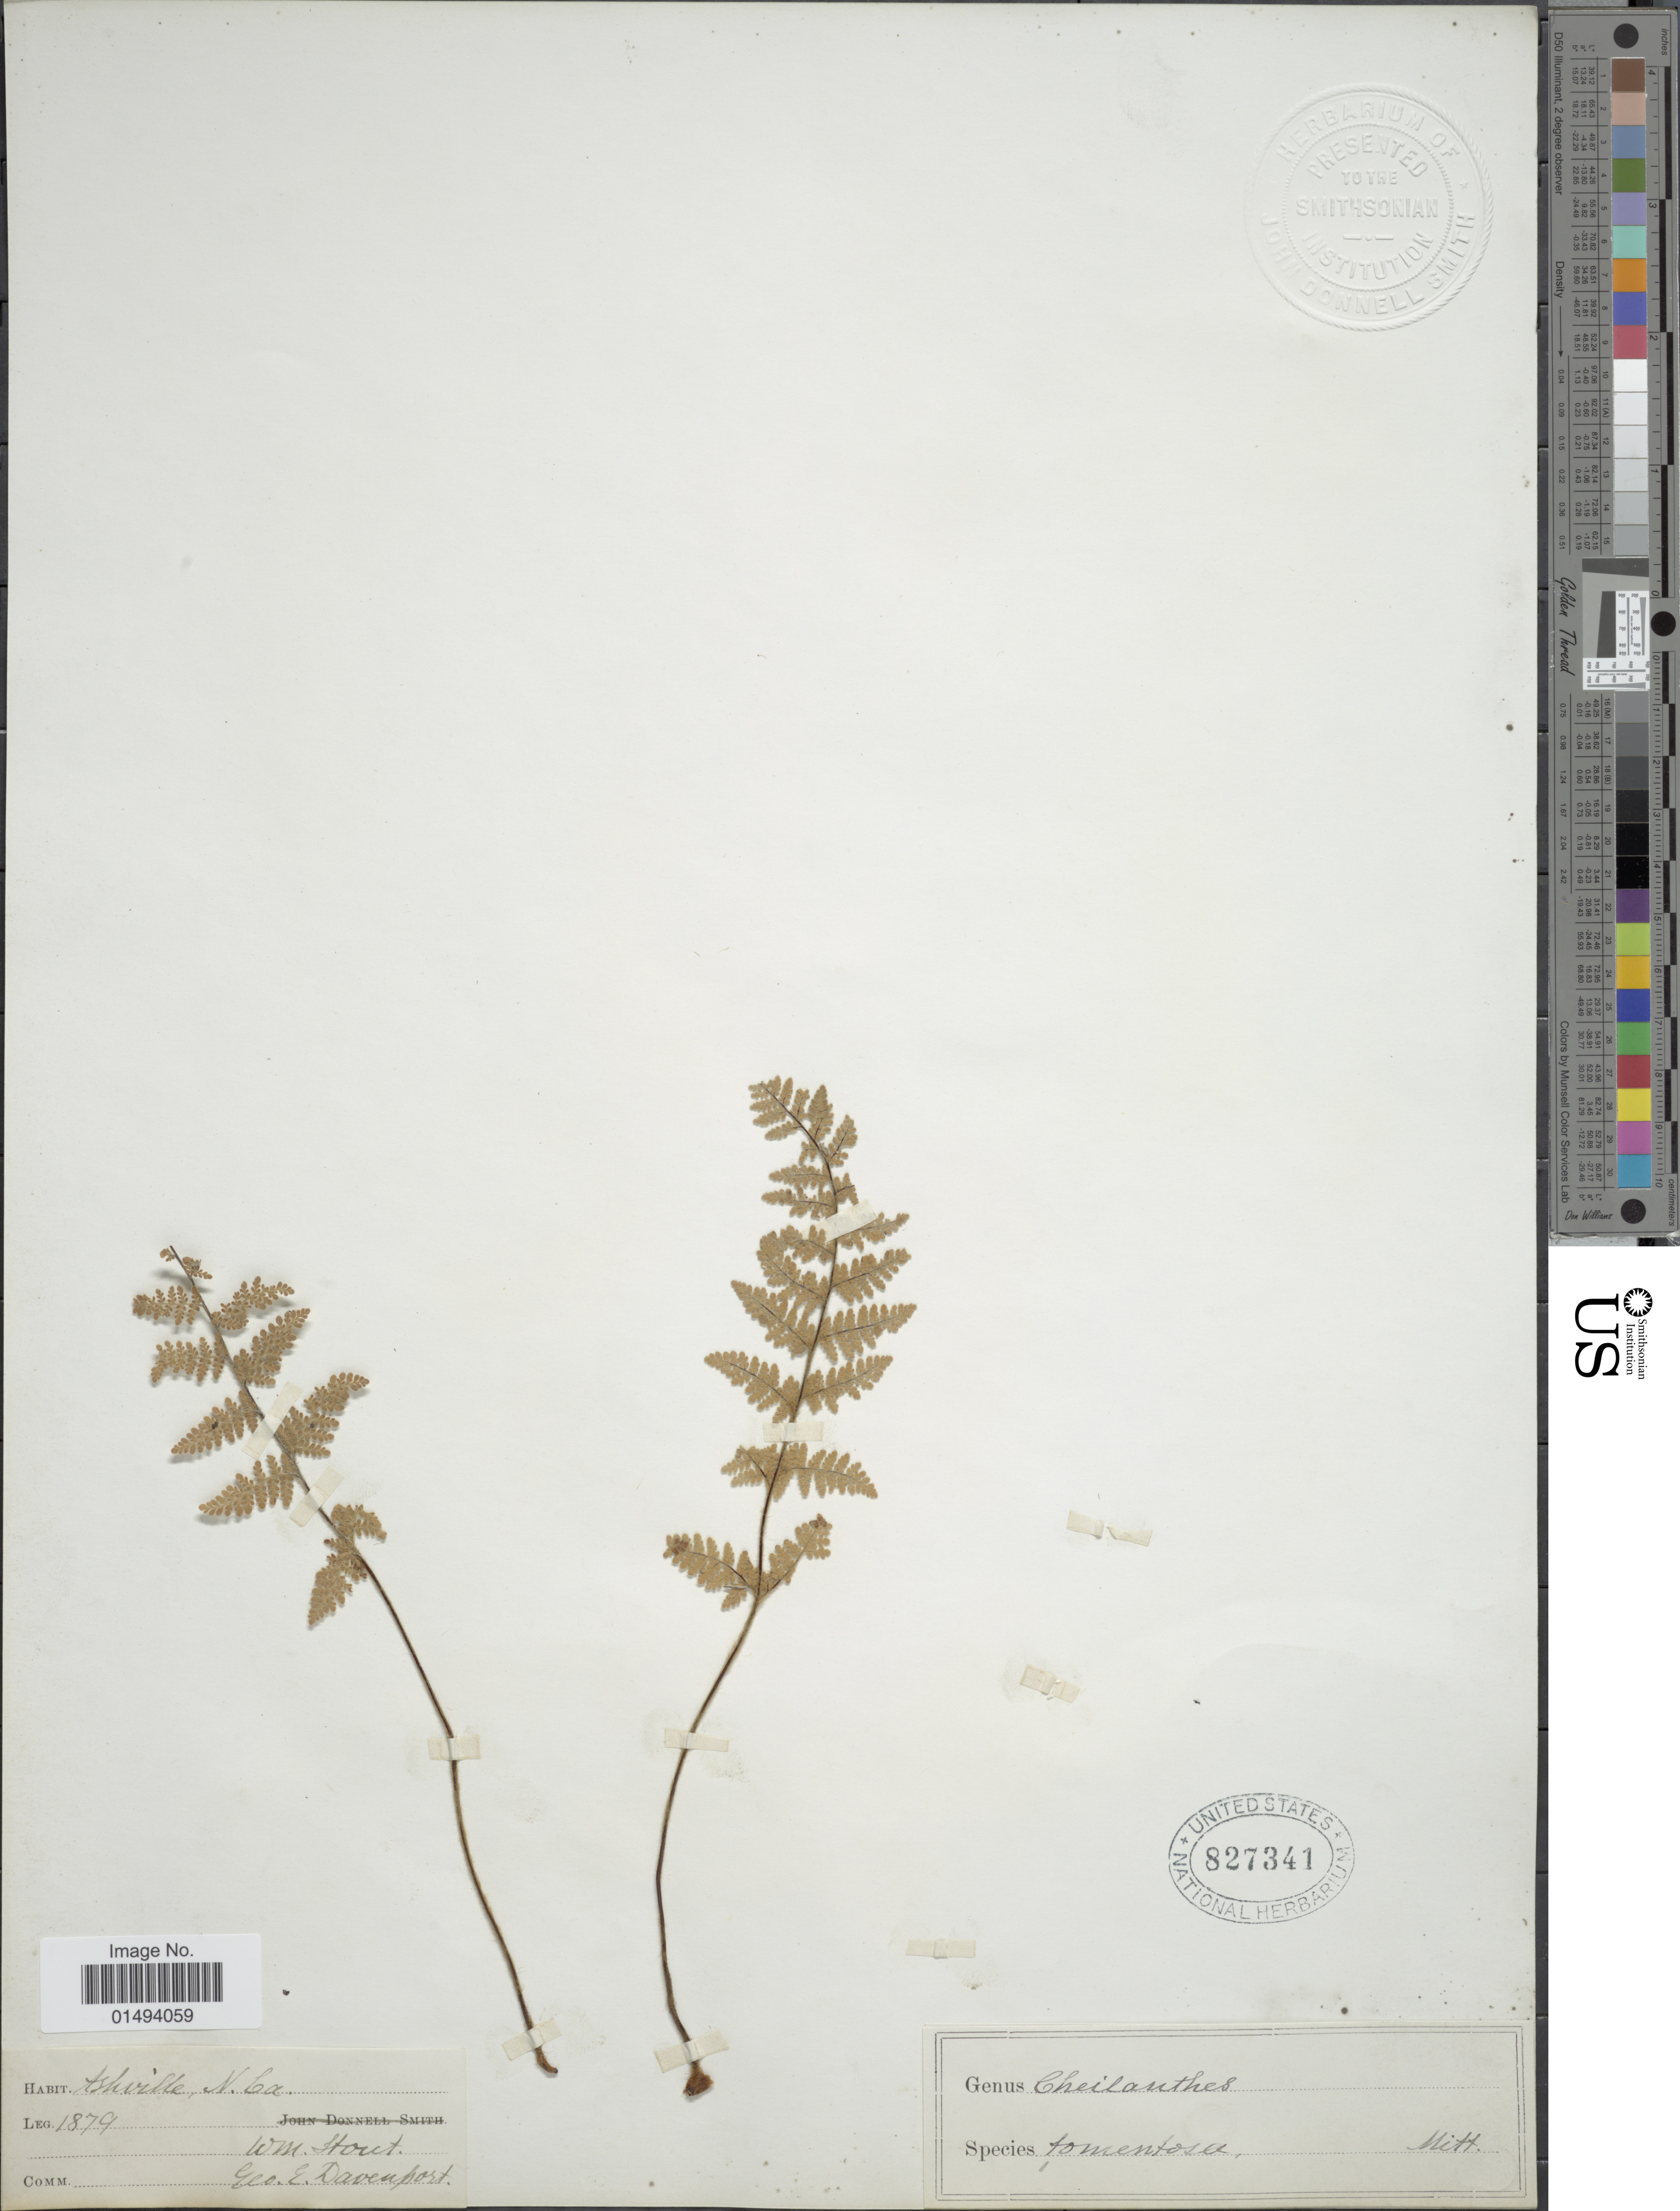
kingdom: Plantae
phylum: Tracheophyta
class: Polypodiopsida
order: Polypodiales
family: Pteridaceae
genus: Myriopteris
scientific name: Myriopteris tomentosa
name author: (Link) Fée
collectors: G. E. Davenport & W. Osterhout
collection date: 1879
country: United States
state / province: North Carolina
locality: Asheville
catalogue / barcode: US 827341